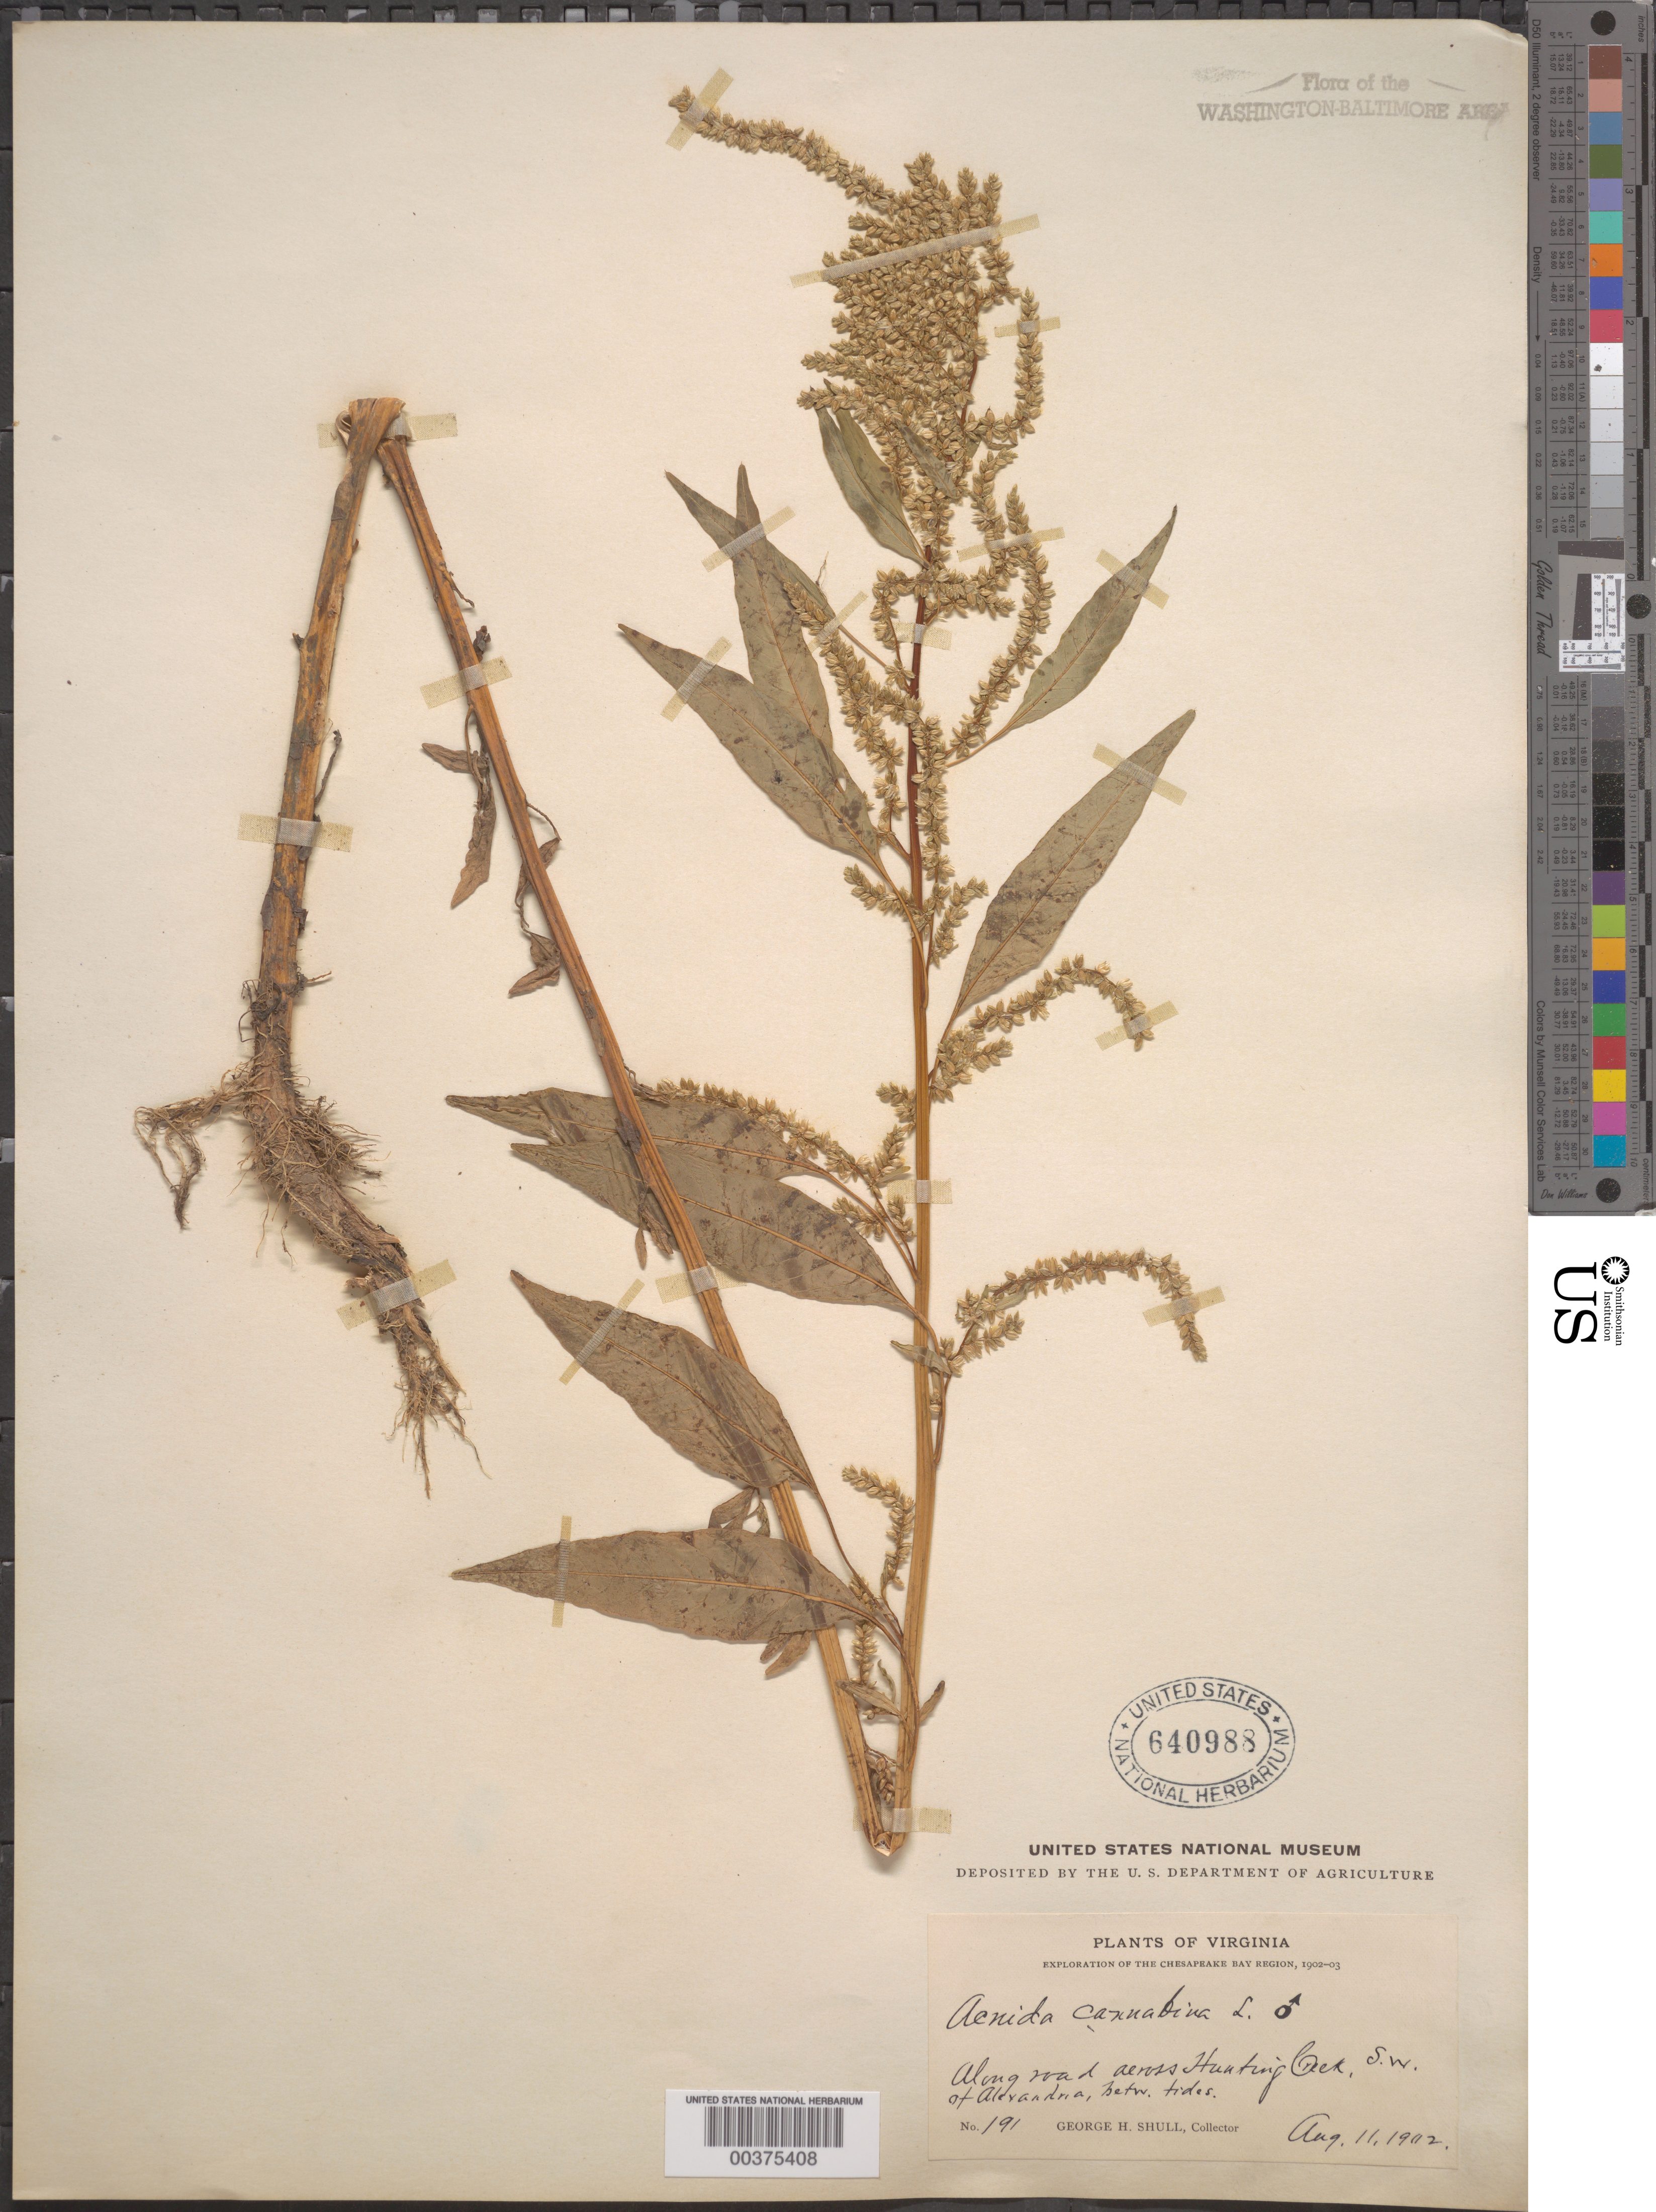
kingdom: Plantae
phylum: Tracheophyta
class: Magnoliopsida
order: Caryophyllales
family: Amaranthaceae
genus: Amaranthus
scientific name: Amaranthus cannabinus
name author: (L.) E.G. F. Sauer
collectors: G. H. Shull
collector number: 191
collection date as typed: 11 Aug 1902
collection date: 1902-08-11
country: United States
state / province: Virginia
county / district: Fairfax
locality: Hunting Creek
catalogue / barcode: US 640988